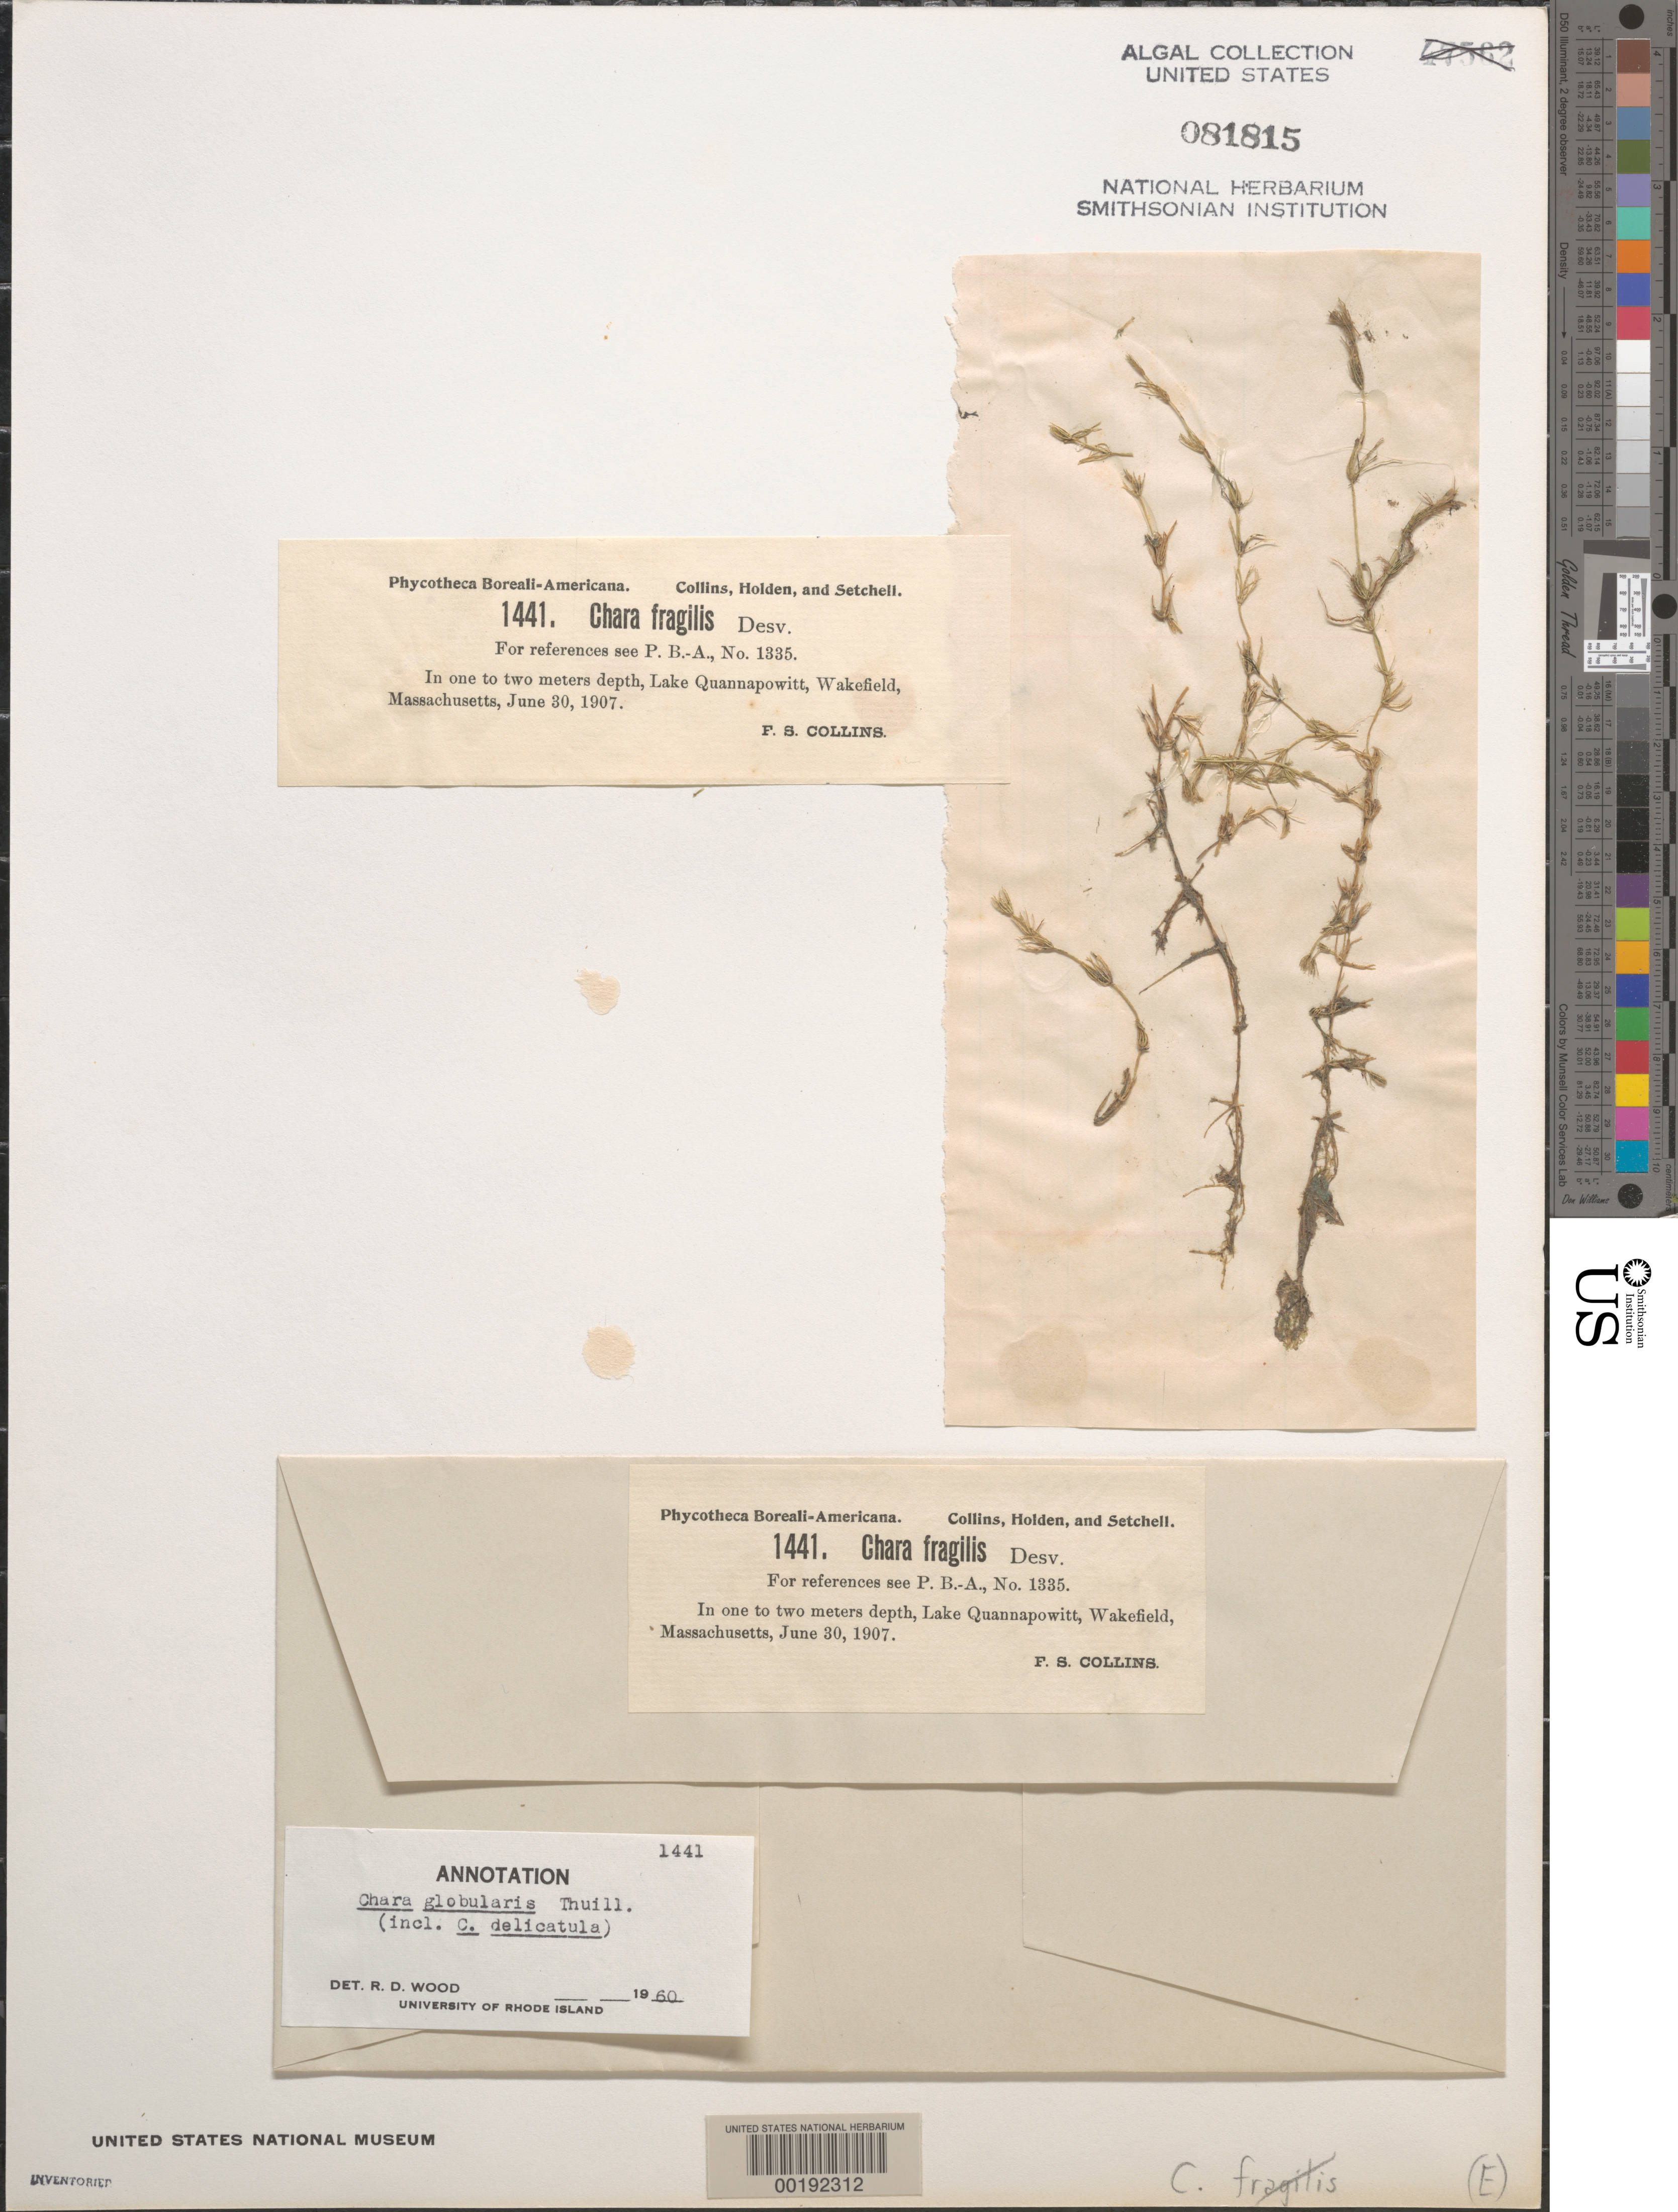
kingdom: Plantae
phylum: Charophyta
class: Charophyceae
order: Charales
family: Characeae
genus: Chara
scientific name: Chara globularis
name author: Thuiller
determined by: Wood, R. D.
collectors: F. Collins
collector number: PB-A 1441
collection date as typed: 30 Jun 1907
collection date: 1907-06-30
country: United States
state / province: Massachusetts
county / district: Middlesex County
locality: Lake Quannapowitt, Wakefield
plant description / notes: Collins, Holden & Setchell, Phycotheca Boreali-Americana, as Chara fragilis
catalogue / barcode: US 81815